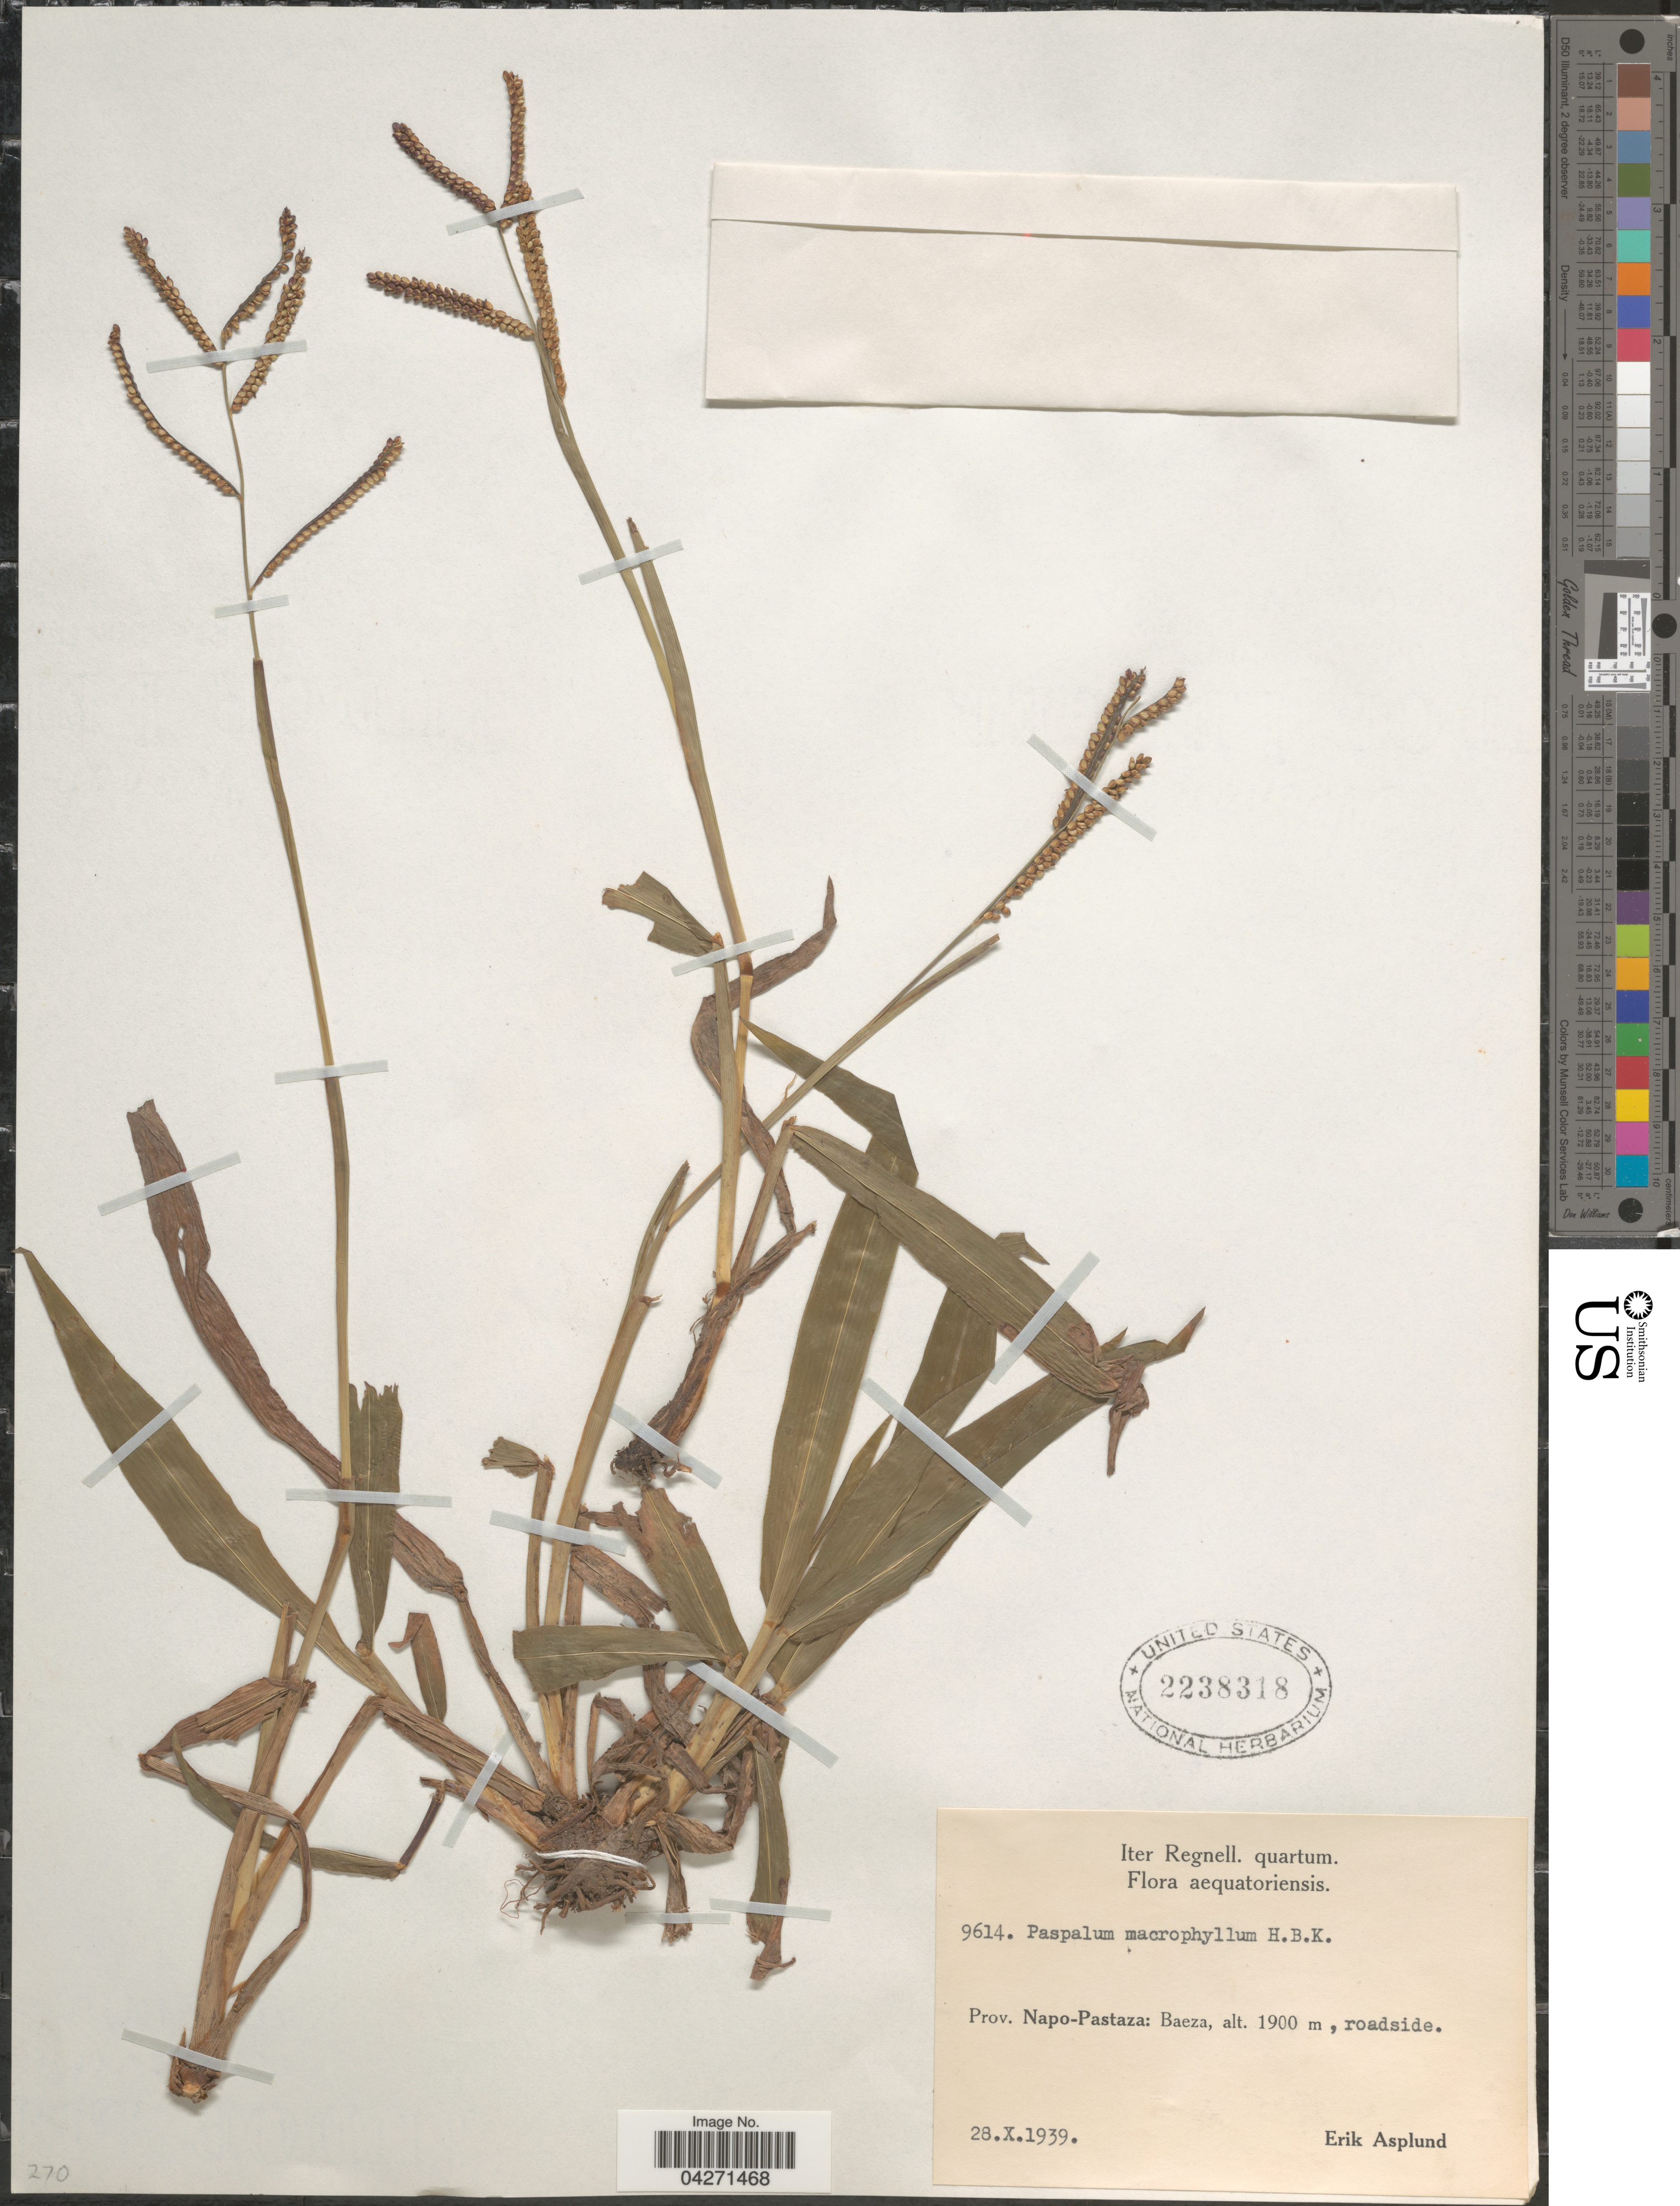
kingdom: Plantae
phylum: Tracheophyta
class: Liliopsida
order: Poales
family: Poaceae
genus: Paspalum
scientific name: Paspalum macrophyllum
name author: Kunth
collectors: E. Asplund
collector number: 9614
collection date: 1939-10-28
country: Ecuador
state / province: Napo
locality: Prov. Napo-Pastaza: Baeza, roadside.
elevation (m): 1900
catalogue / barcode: US 2238318